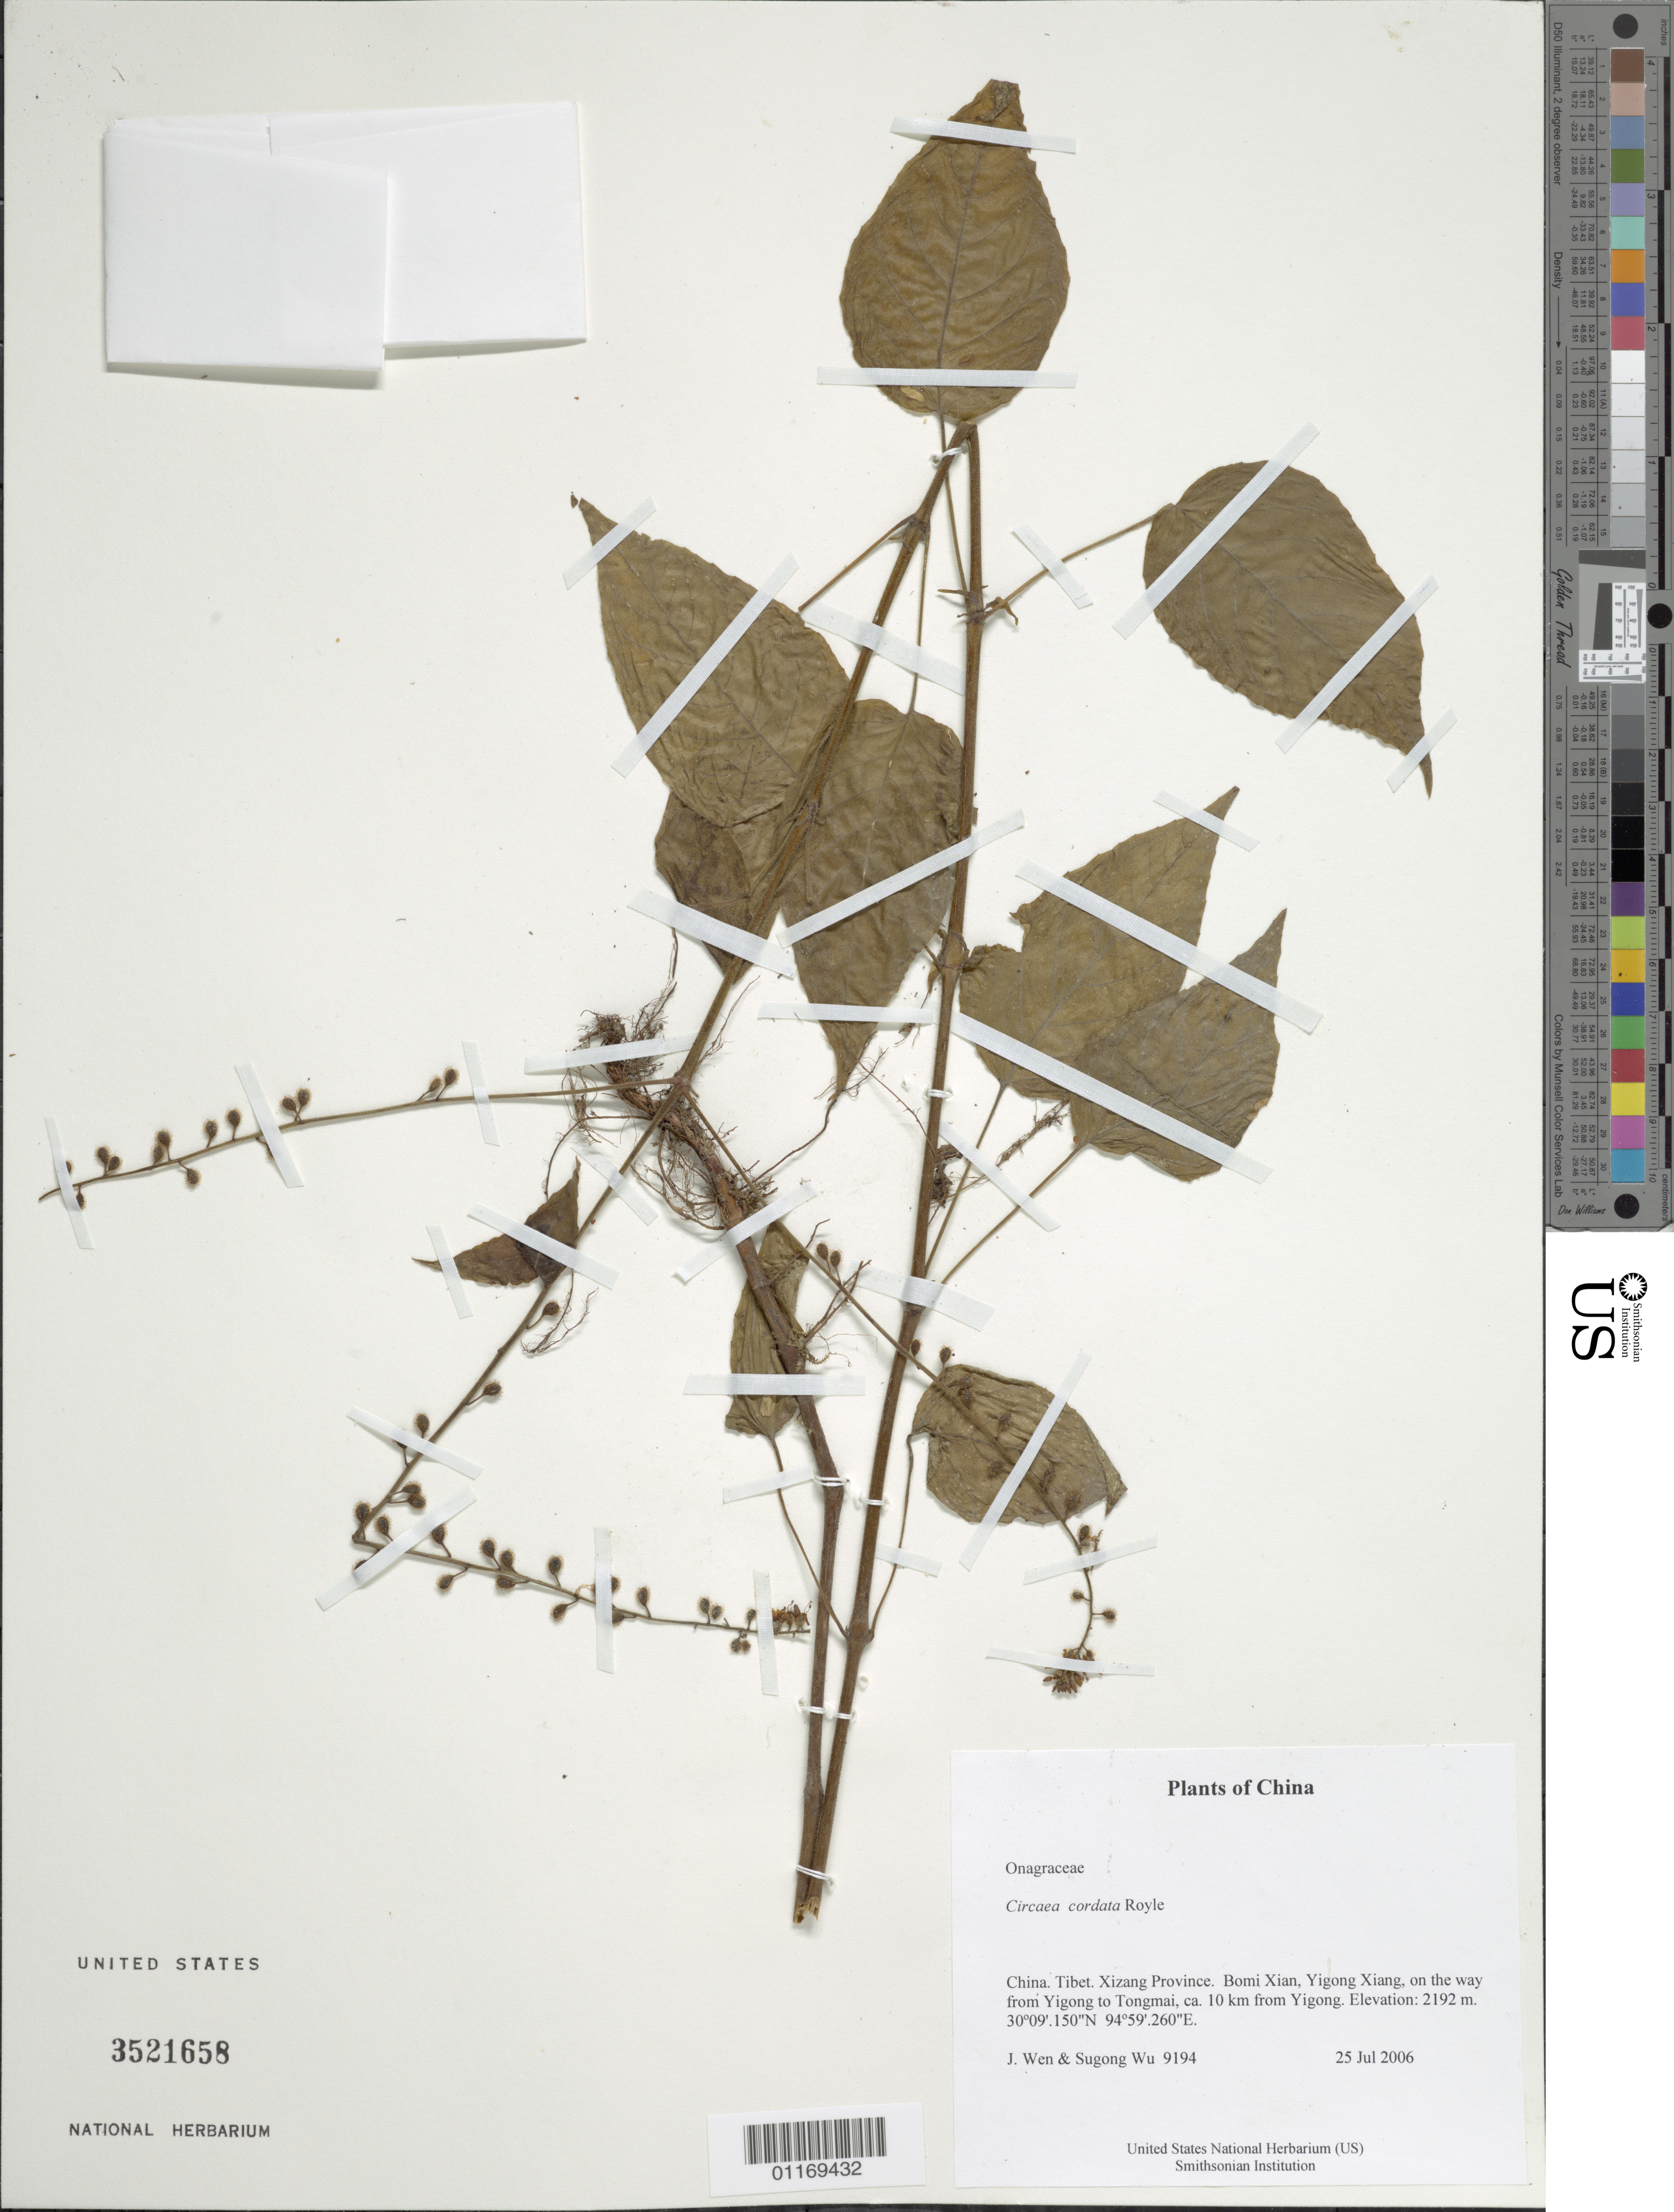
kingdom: Plantae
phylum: Tracheophyta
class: Magnoliopsida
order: Myrtales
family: Onagraceae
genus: Circaea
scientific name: Circaea cordata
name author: Royle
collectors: J. Wen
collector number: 9194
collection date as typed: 25 Jul 2006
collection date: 2006-07-25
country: China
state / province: Xizang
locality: Xizang Province. Bomi Xian, Yigong Xiang, on the way from Yigong to Tongmai, ca. 10 km from Yigong.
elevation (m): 2192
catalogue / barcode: US 3521658